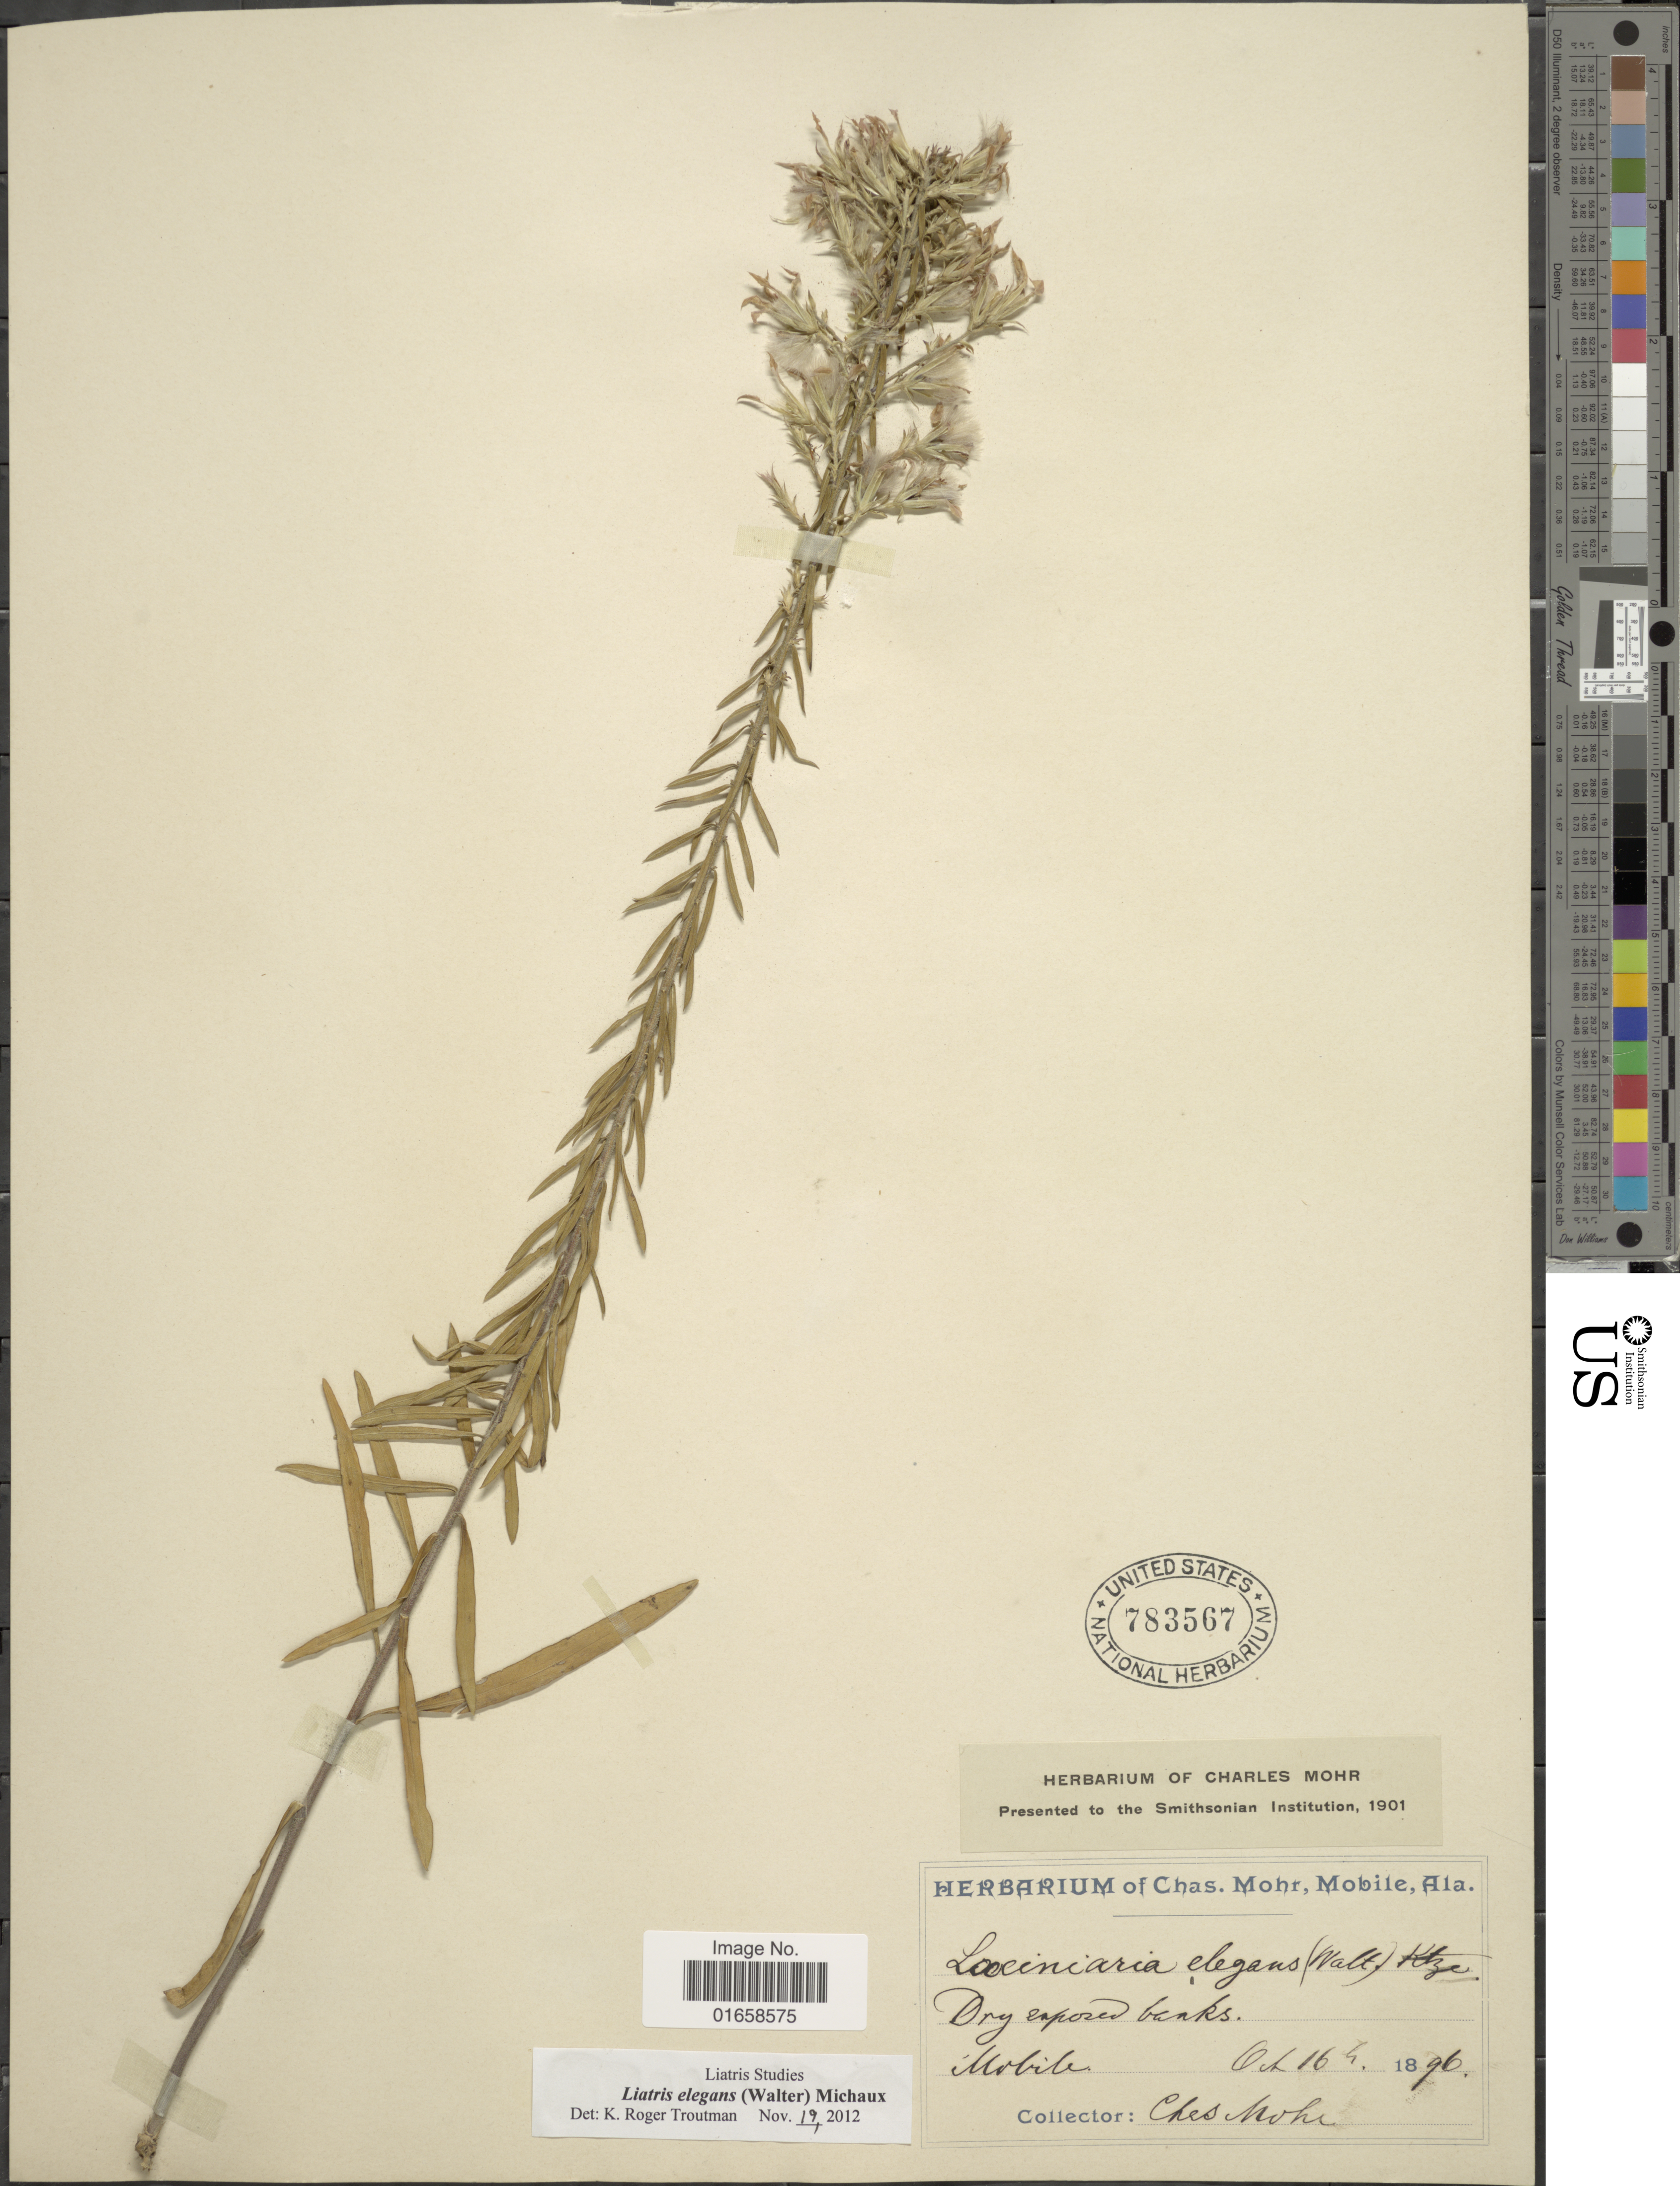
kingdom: Plantae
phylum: Tracheophyta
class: Magnoliopsida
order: Asterales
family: Asteraceae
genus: Liatris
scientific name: Liatris elegans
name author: (Walter) Michx.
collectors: Mohr, C. T. (herbarium)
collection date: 1896-10-16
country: United States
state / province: Alabama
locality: Mobile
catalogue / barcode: US 783567